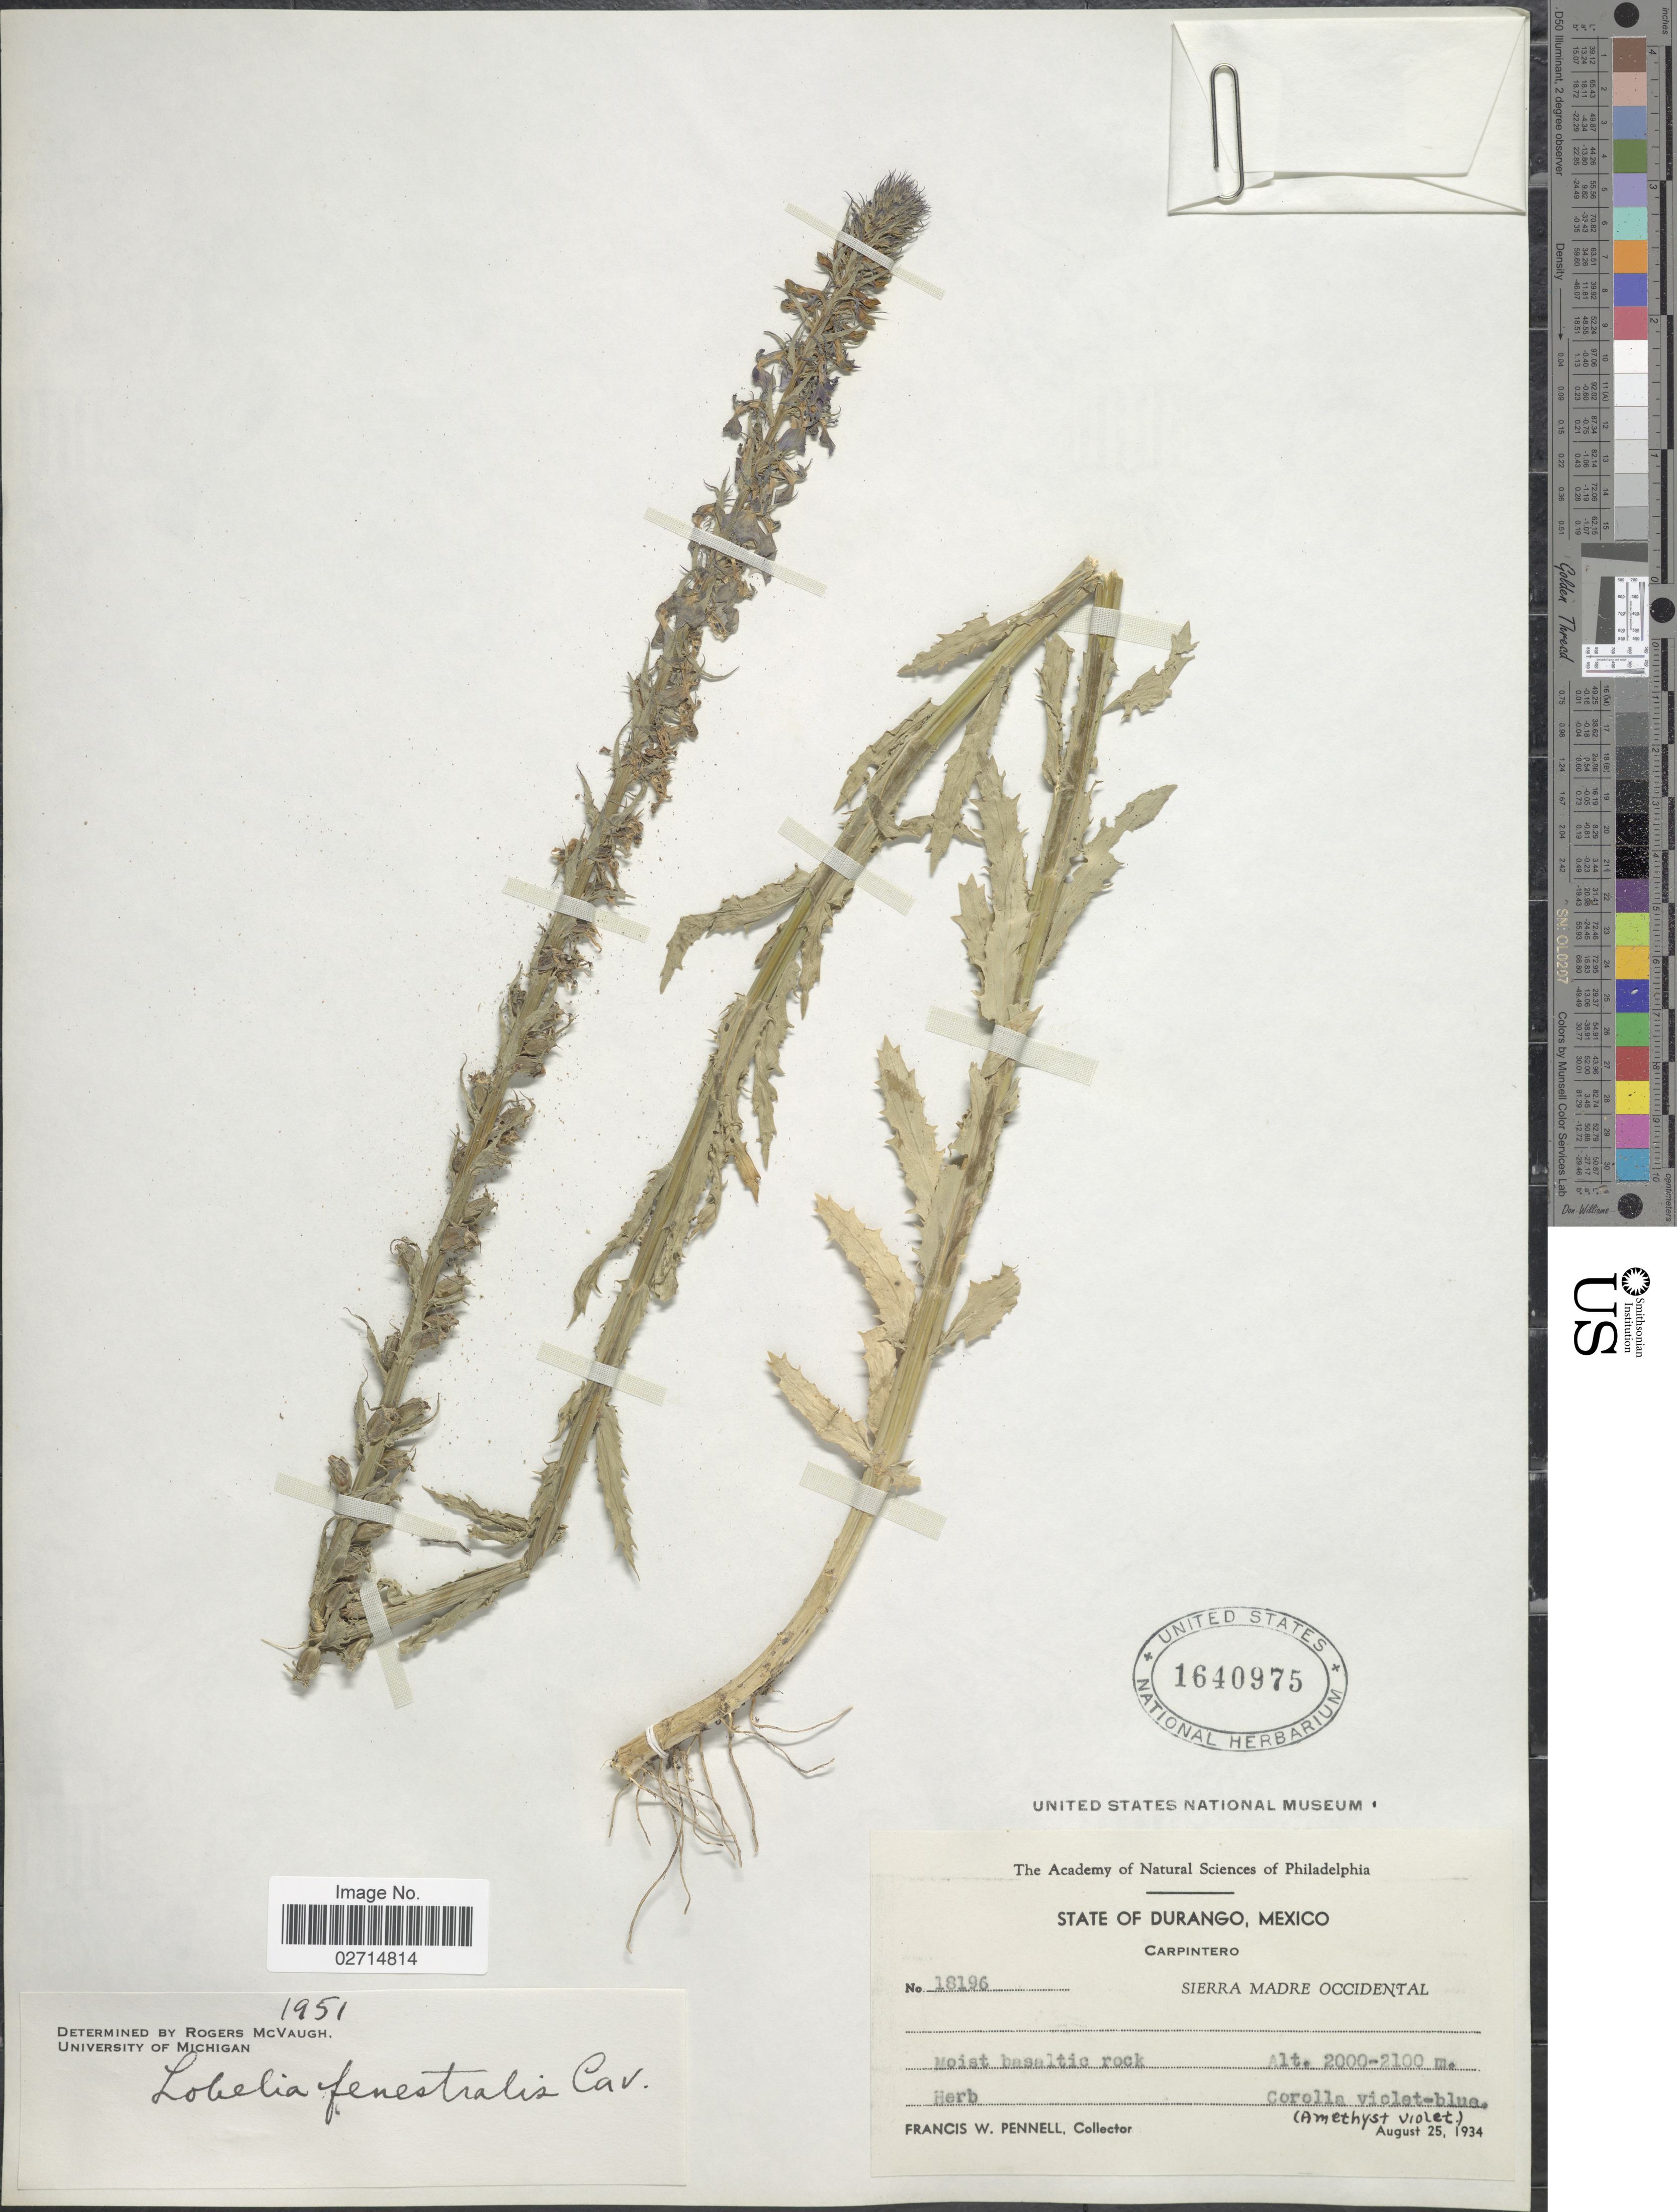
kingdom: Plantae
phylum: Tracheophyta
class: Magnoliopsida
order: Asterales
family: Campanulaceae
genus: Lobelia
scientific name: Lobelia fenestralis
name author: Cav.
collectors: F. W. Pennell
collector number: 18196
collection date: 1934-08-25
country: Mexico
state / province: Durango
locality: Carpintero. Sierra Madre Occidental.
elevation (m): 2000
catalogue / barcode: US 1640975